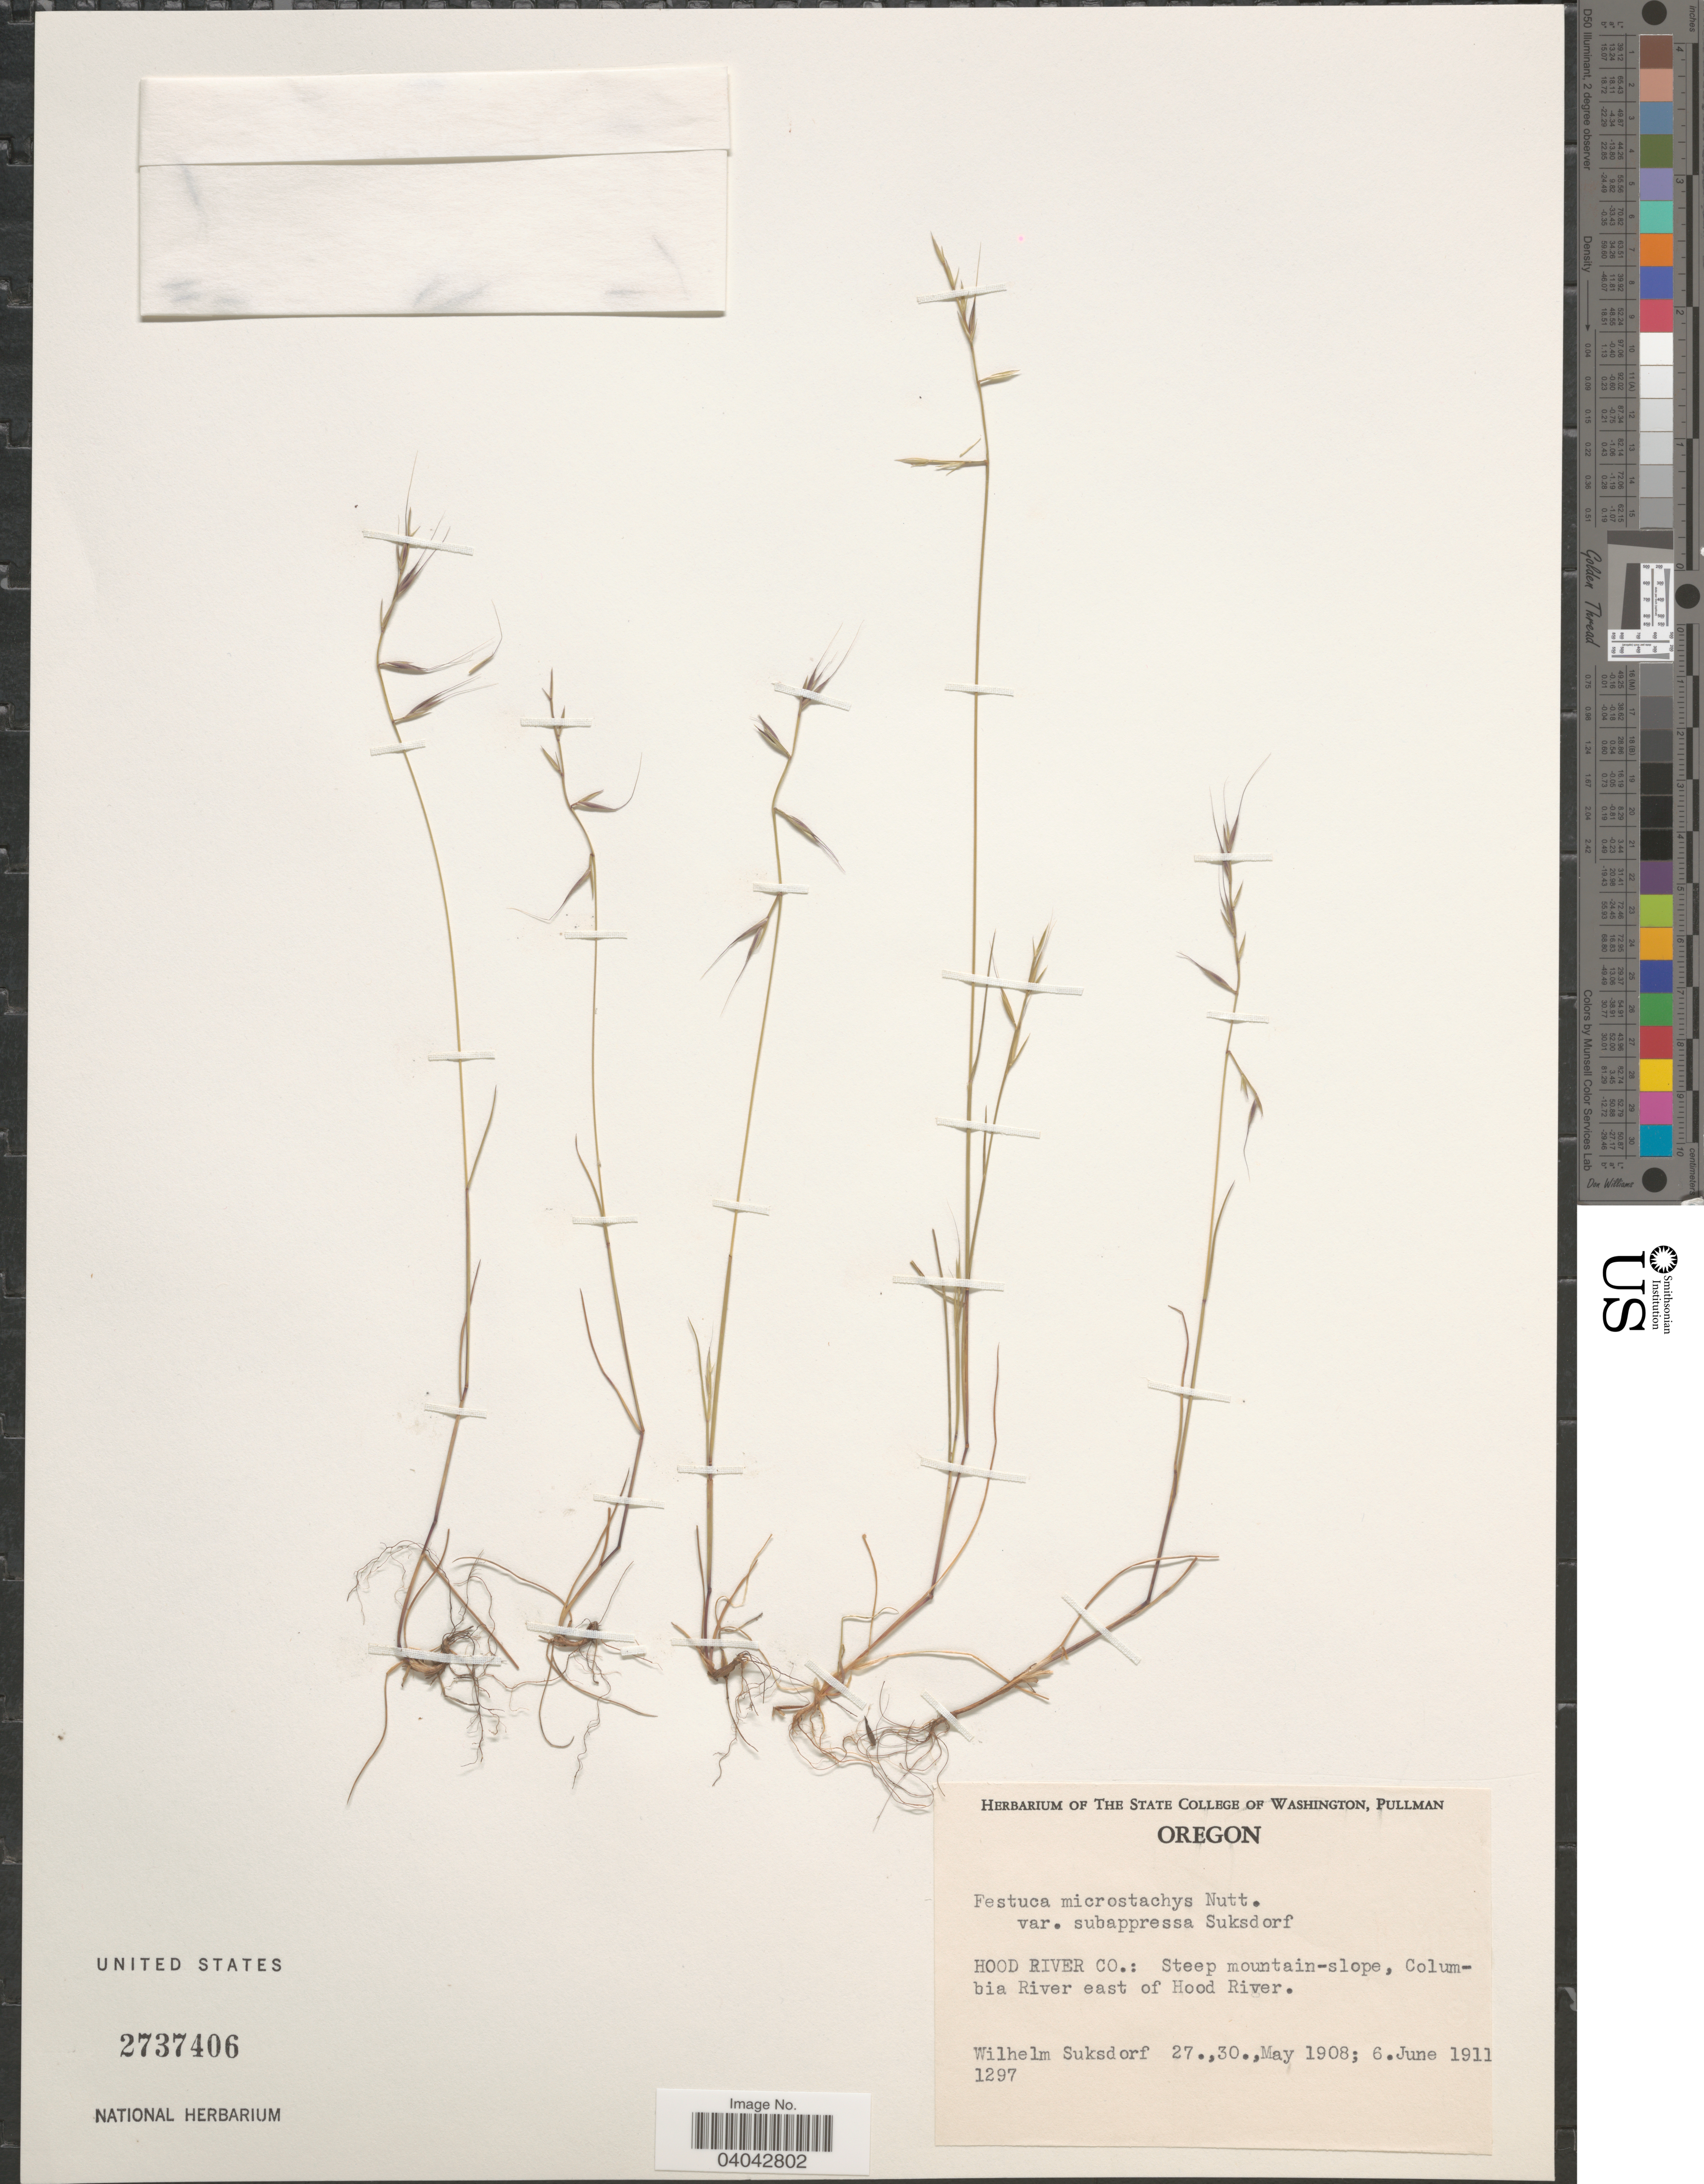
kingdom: Plantae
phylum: Tracheophyta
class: Liliopsida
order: Poales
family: Poaceae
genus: Festuca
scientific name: Festuca microstachys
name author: Nutt.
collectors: W. N. Suksdorf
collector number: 1297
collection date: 1911-05-27/1911-06-06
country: United States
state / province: Oregon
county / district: Hood River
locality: Hood River Co.: Steep mountain-slope, Columbia River east of Hood River.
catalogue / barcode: US 2737406